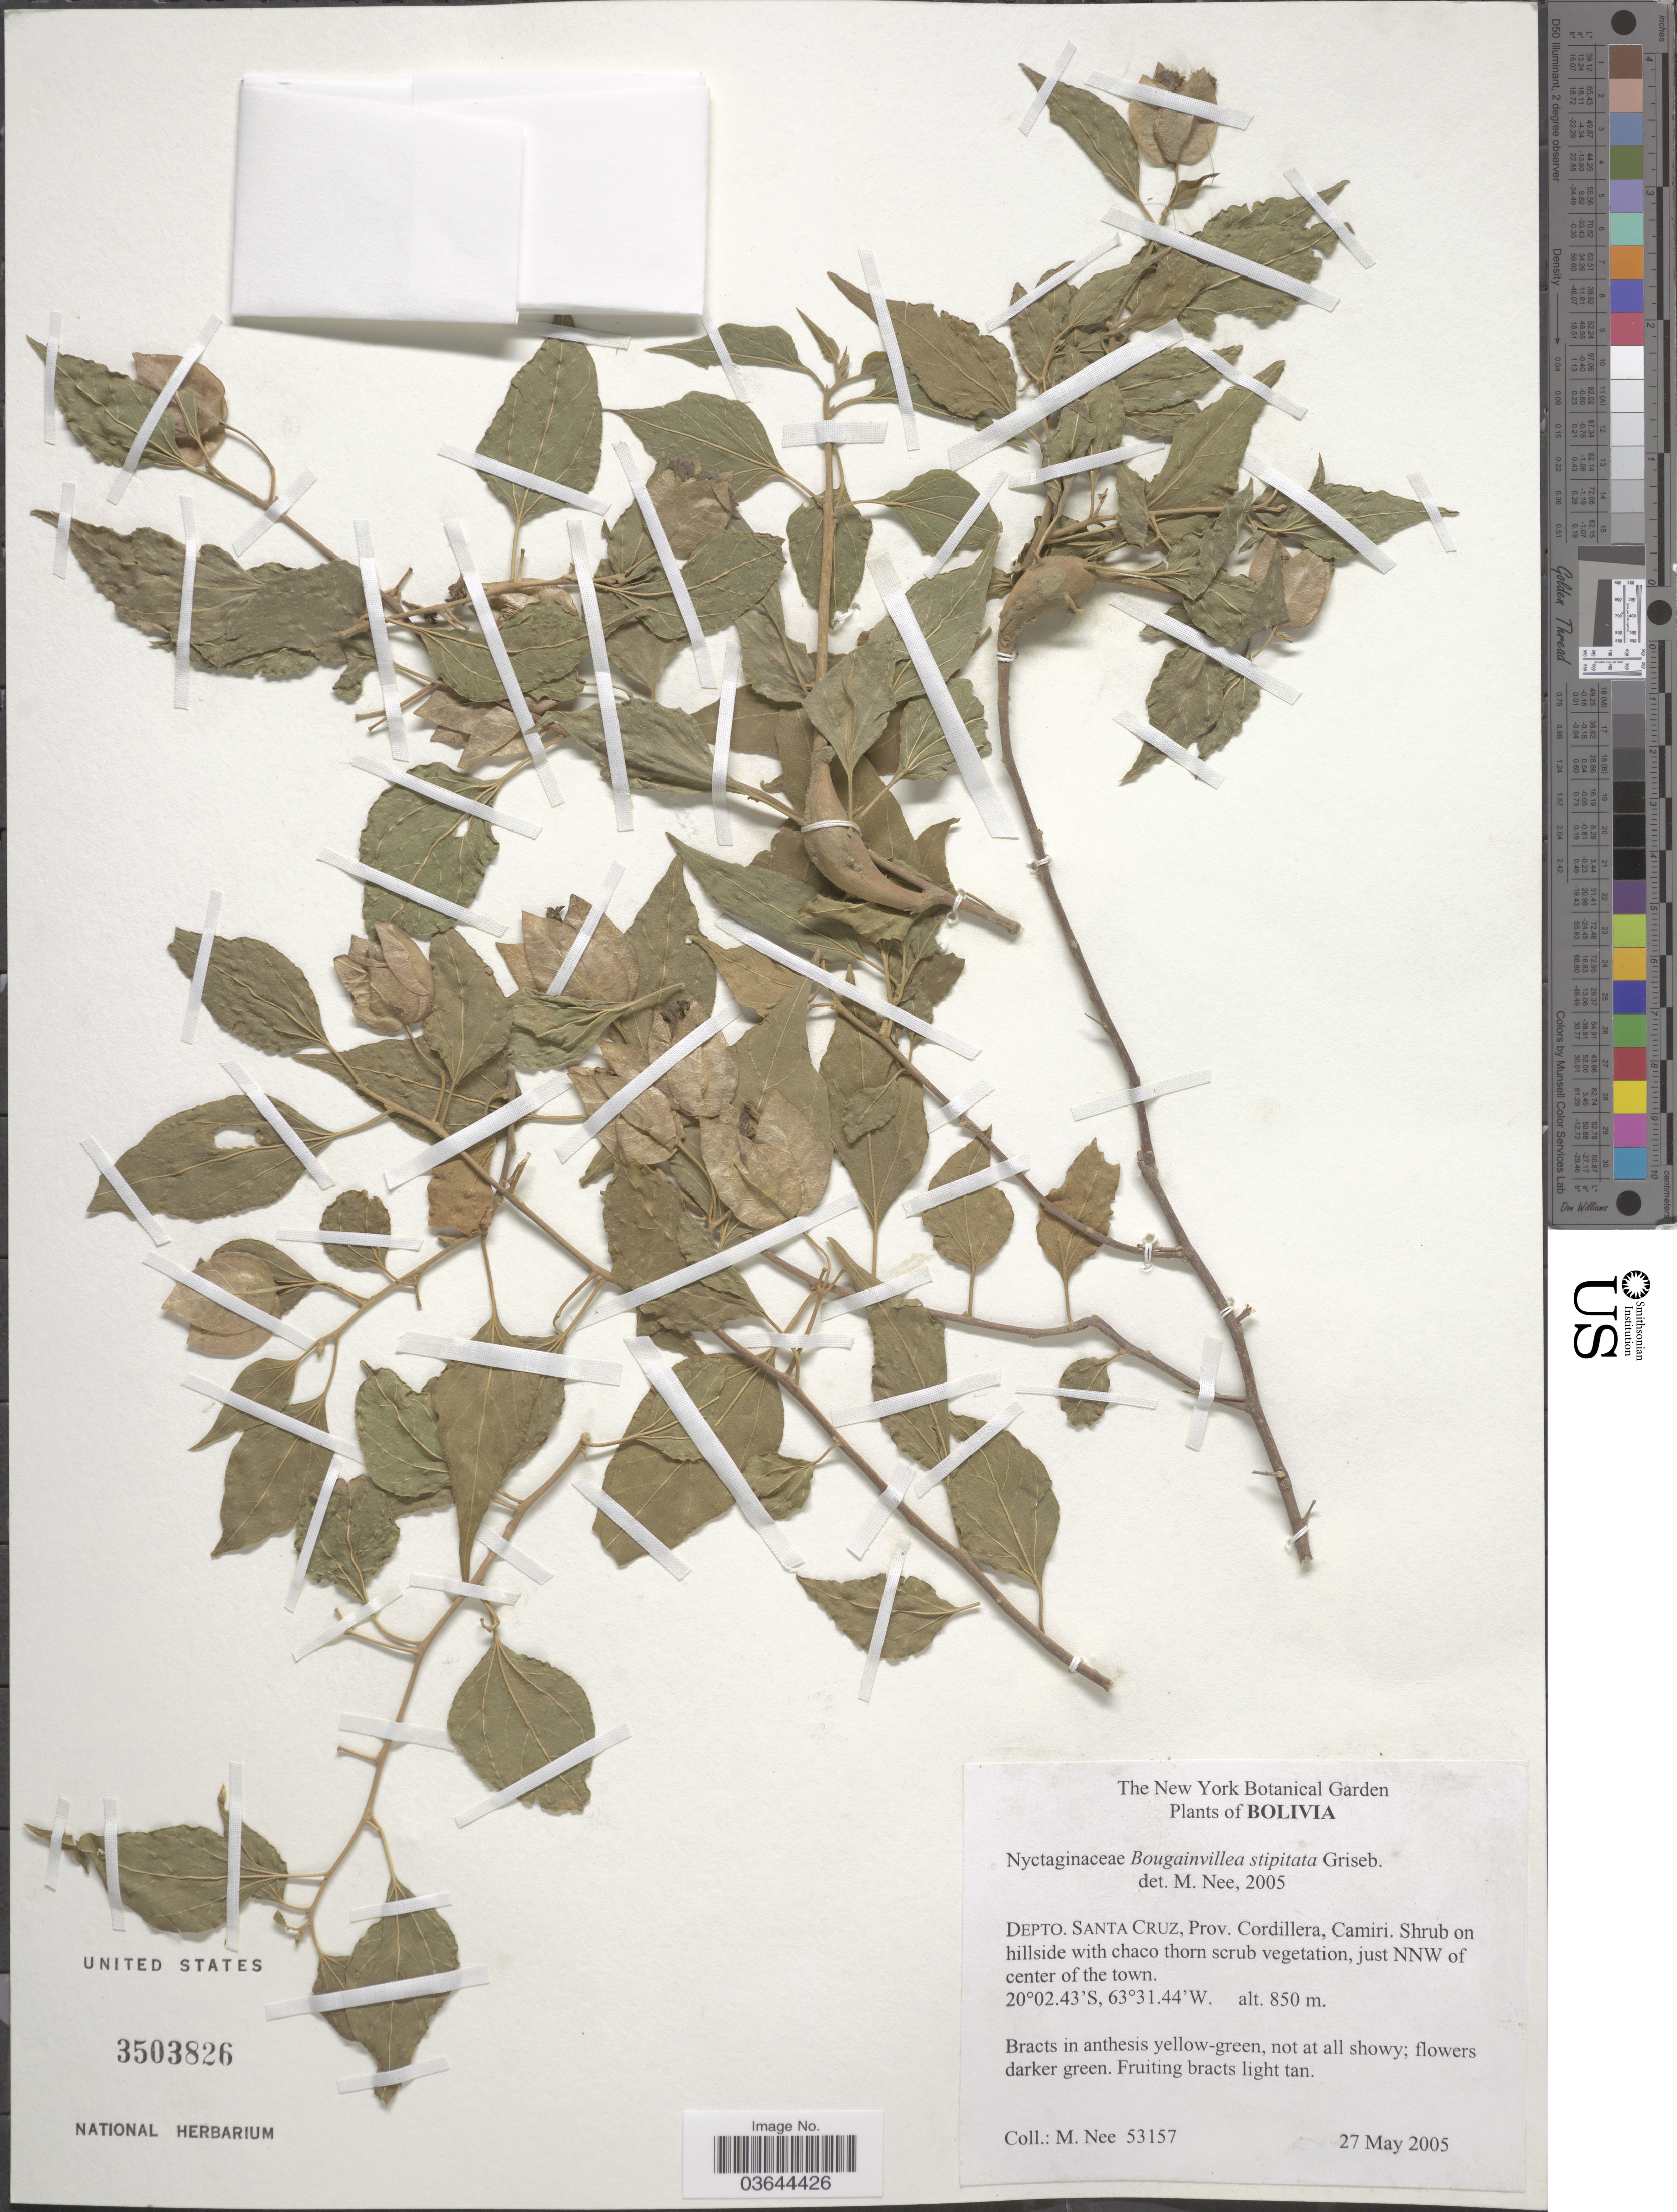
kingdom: Plantae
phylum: Tracheophyta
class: Magnoliopsida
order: Caryophyllales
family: Nyctaginaceae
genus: Bougainvillea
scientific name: Bougainvillea stipitata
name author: Griseb.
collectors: M. Nee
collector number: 53157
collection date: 2005-05-27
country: Bolivia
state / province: Santa Cruz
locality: Depto. Santa Cruz, Prov. Cordillera, Camiri, just NNW of center of the town.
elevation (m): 850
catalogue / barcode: US 3503826